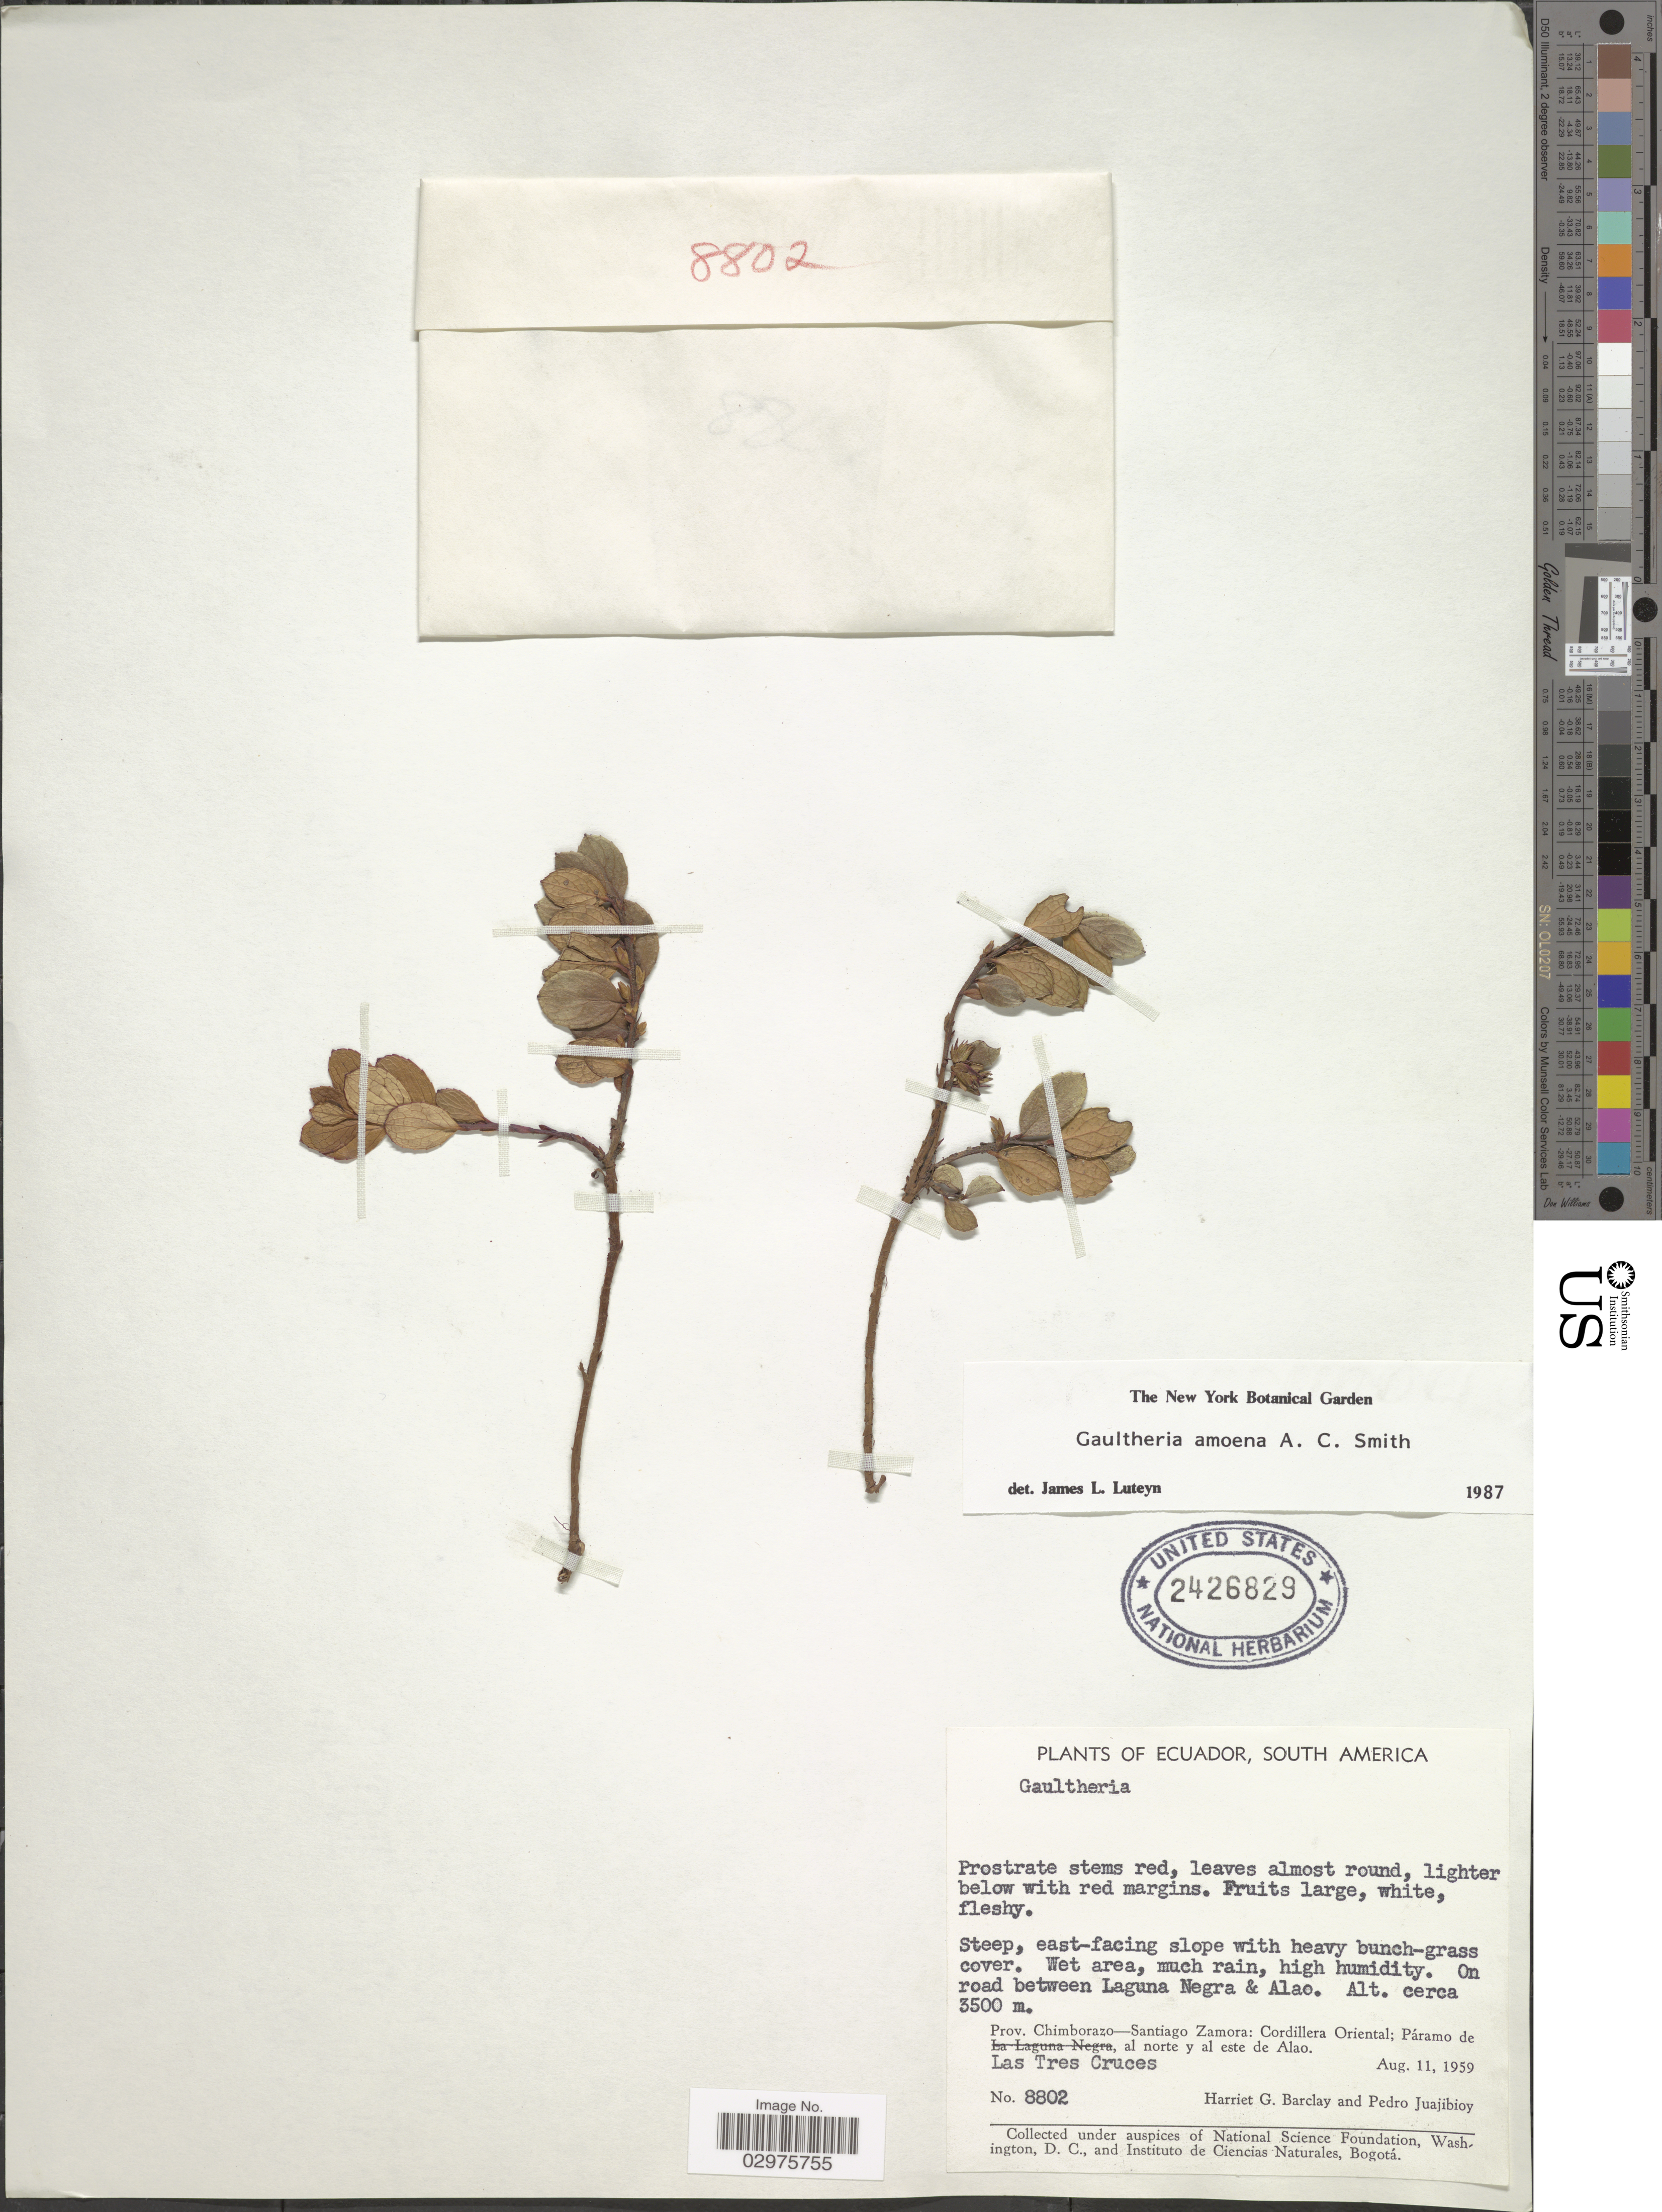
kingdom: Plantae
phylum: Tracheophyta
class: Magnoliopsida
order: Ericales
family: Ericaceae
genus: Gaultheria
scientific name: Gaultheria amoena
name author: A.C. Sm.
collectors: H. G. Barclay & P. Juajibioy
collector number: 8802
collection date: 1959-08-11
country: Ecuador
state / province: Chimborazo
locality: Santiago Zamora: Cordillera Oriental; Páramo de Las Tres Cruces, al norte y al este de Alao. On road between Laguna Negra & Alao.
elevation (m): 3500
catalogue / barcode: US 2426829